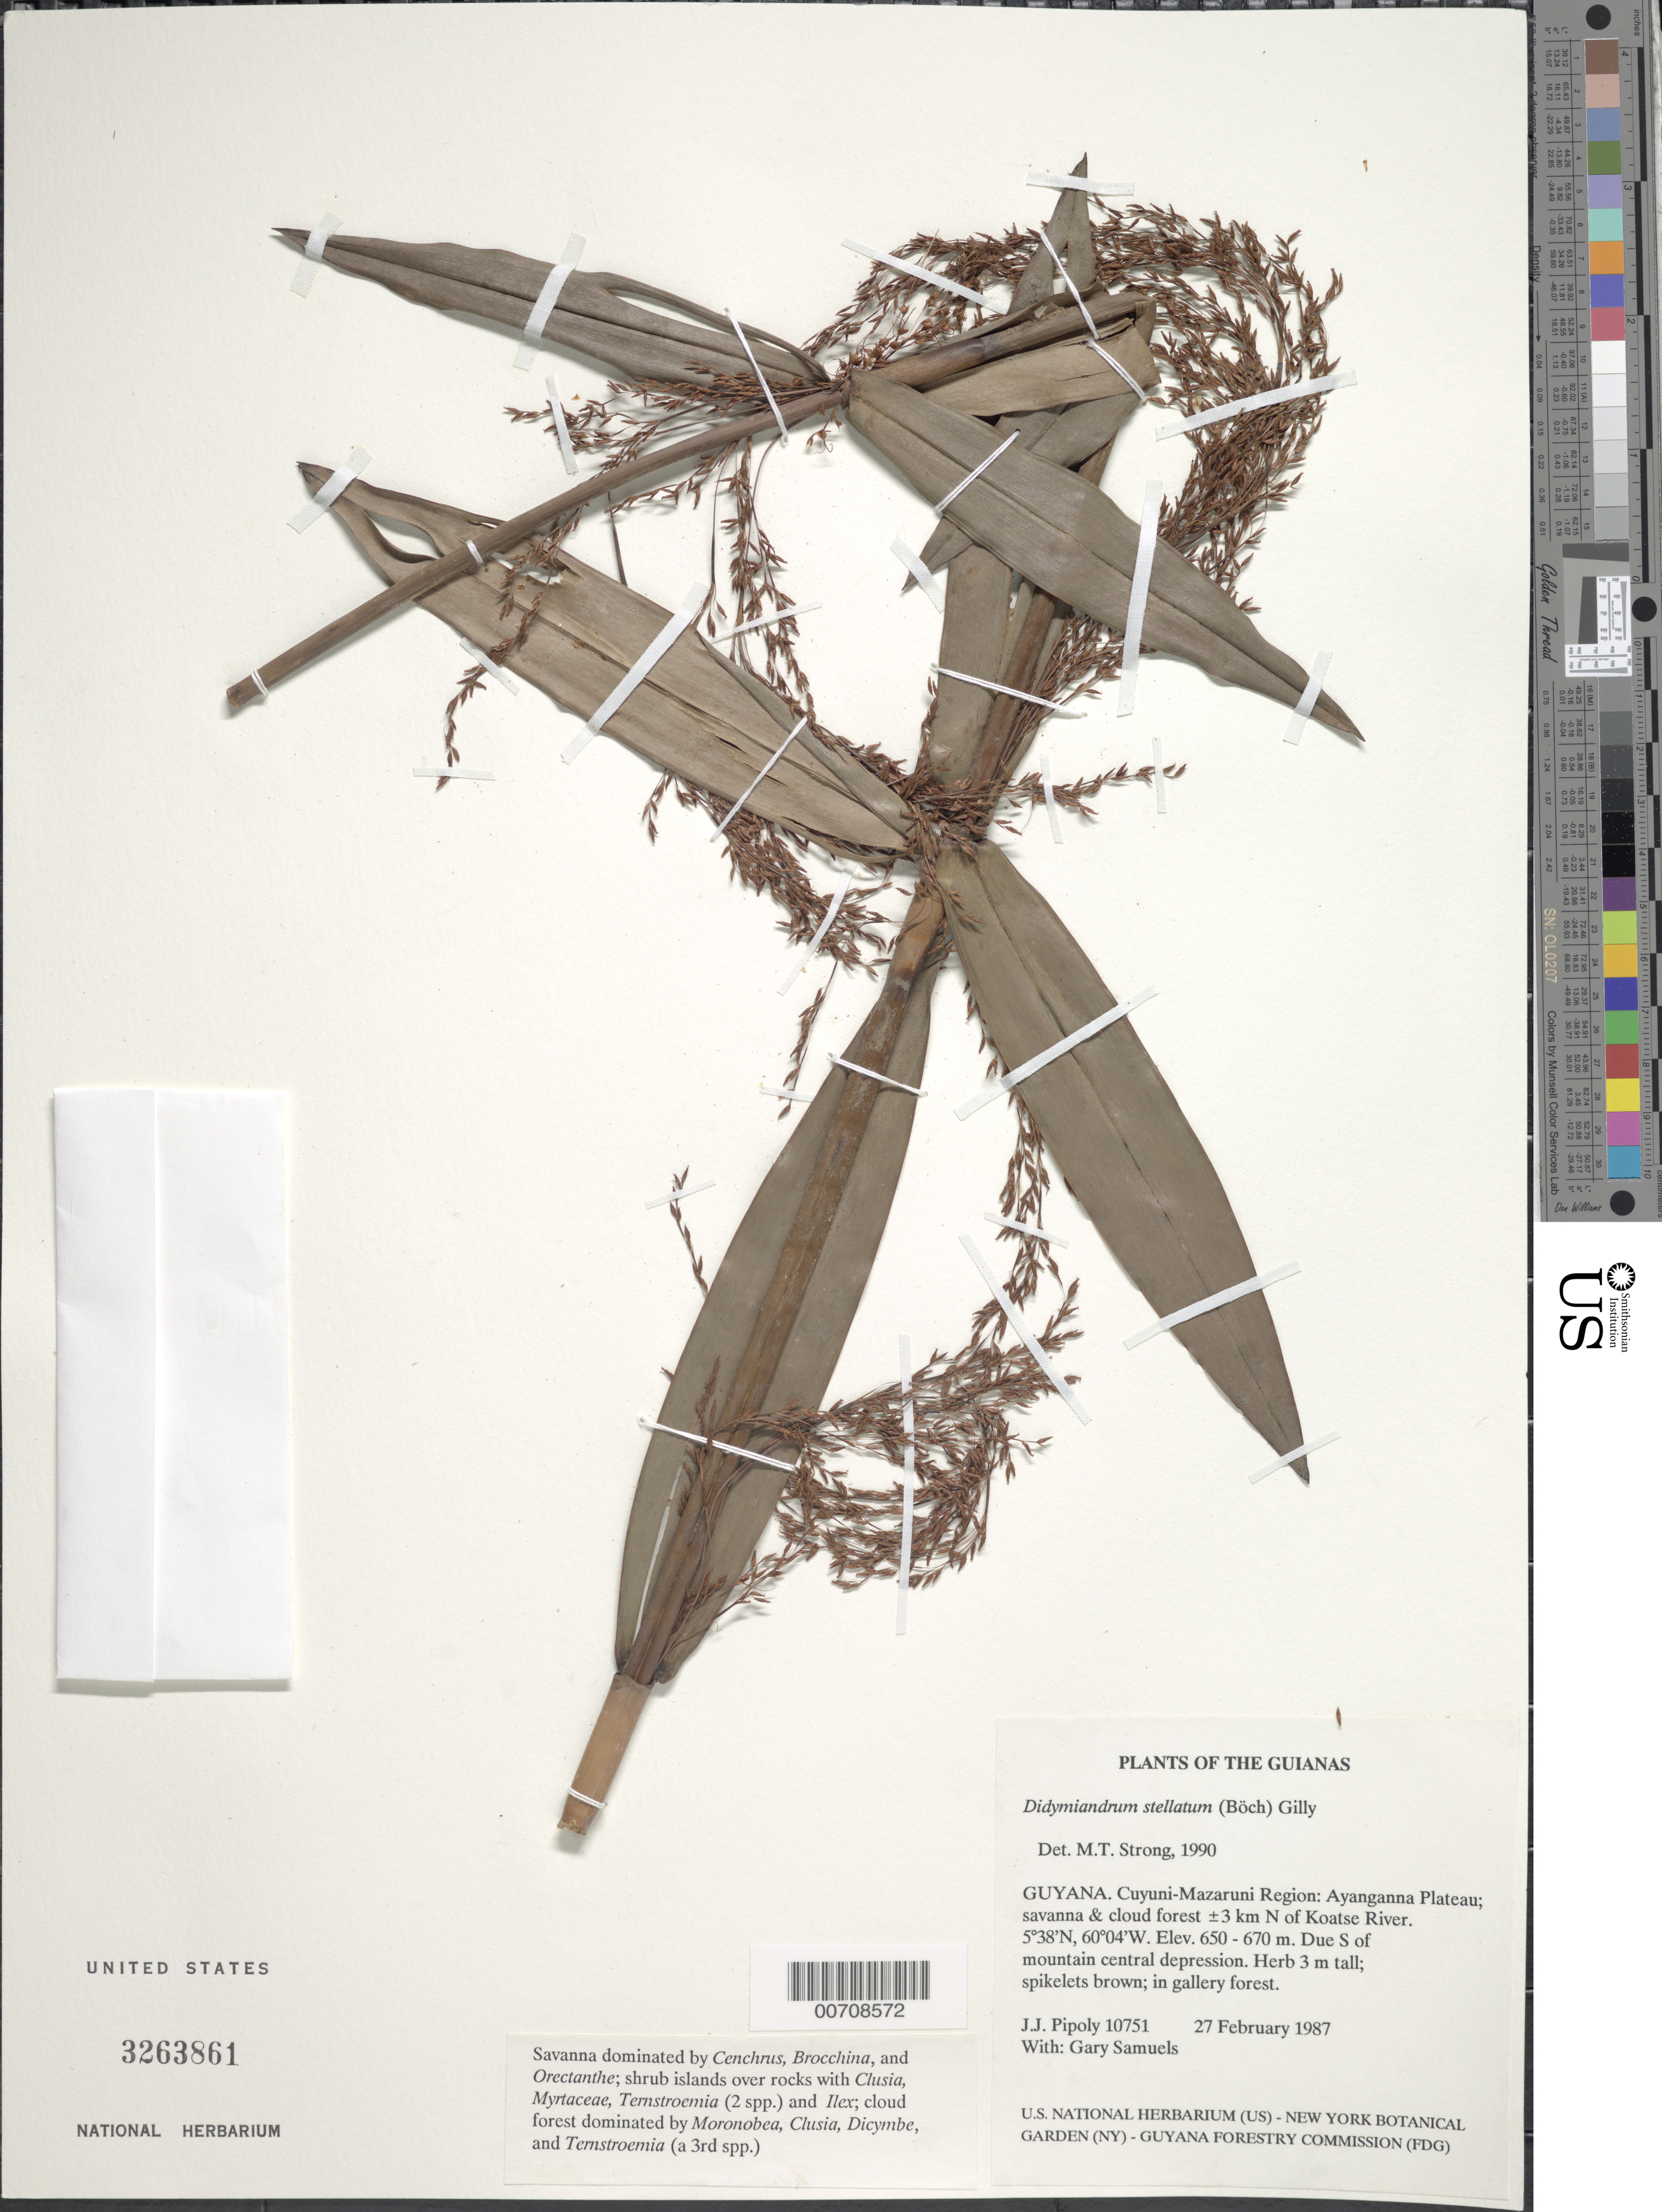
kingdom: Plantae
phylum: Tracheophyta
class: Liliopsida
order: Poales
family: Cyperaceae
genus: Didymiandrum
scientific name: Didymiandrum stellatum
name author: (Boeckeler) Gilly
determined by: Strong, M. T., (US), Smithsonian Institution - National Museum of Natural History (UNITED STATES)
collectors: J. J. Pipoly & G. Bacchus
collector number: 10751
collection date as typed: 27 February 1987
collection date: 1987-02-27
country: Guyana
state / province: Cuyuni-Mazaruni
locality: Ayanganna Plateau; ±3 km N of Koatse R, due S of mountain central depression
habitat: Savanna and cloud forest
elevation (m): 650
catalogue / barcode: US 3263861